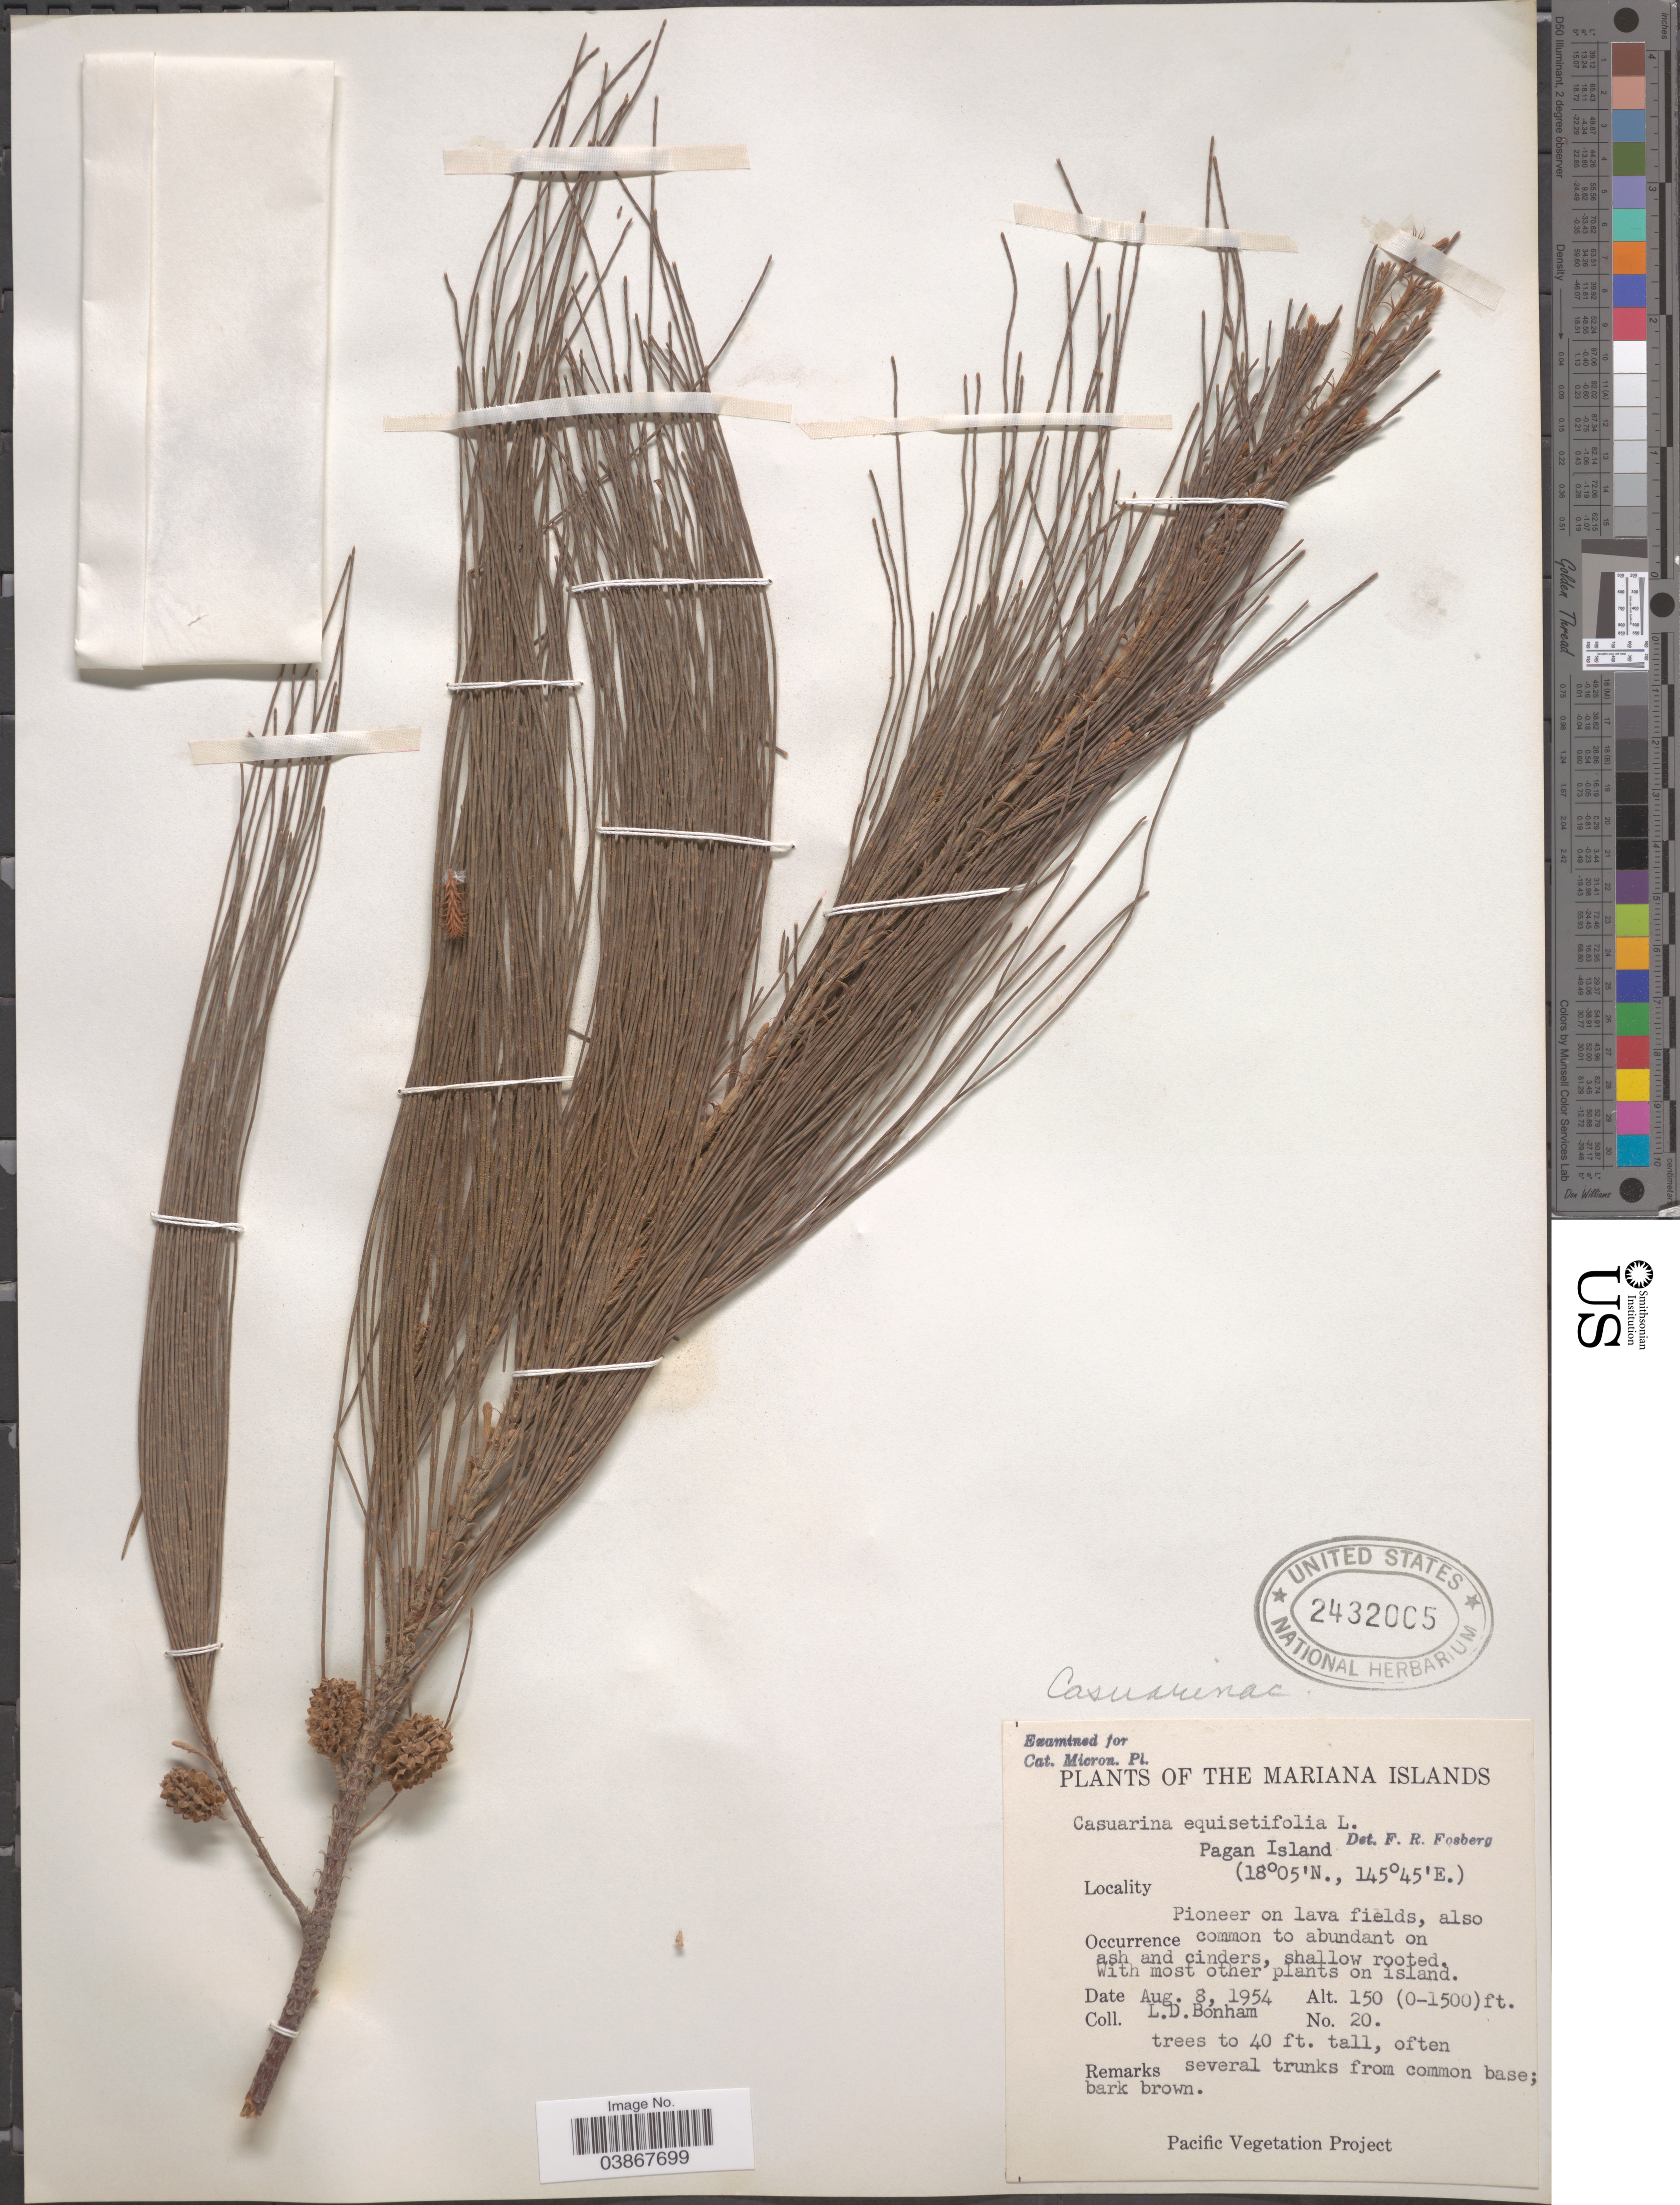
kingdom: Plantae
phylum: Tracheophyta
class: Magnoliopsida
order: Fagales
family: Casuarinaceae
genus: Casuarina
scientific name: Casuarina equisetifolia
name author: L.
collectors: L. D. Bonham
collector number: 20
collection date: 1954-08-08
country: Northern Mariana Islands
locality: Mariana Islands. Pagan Island.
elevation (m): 46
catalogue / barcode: US 2432005